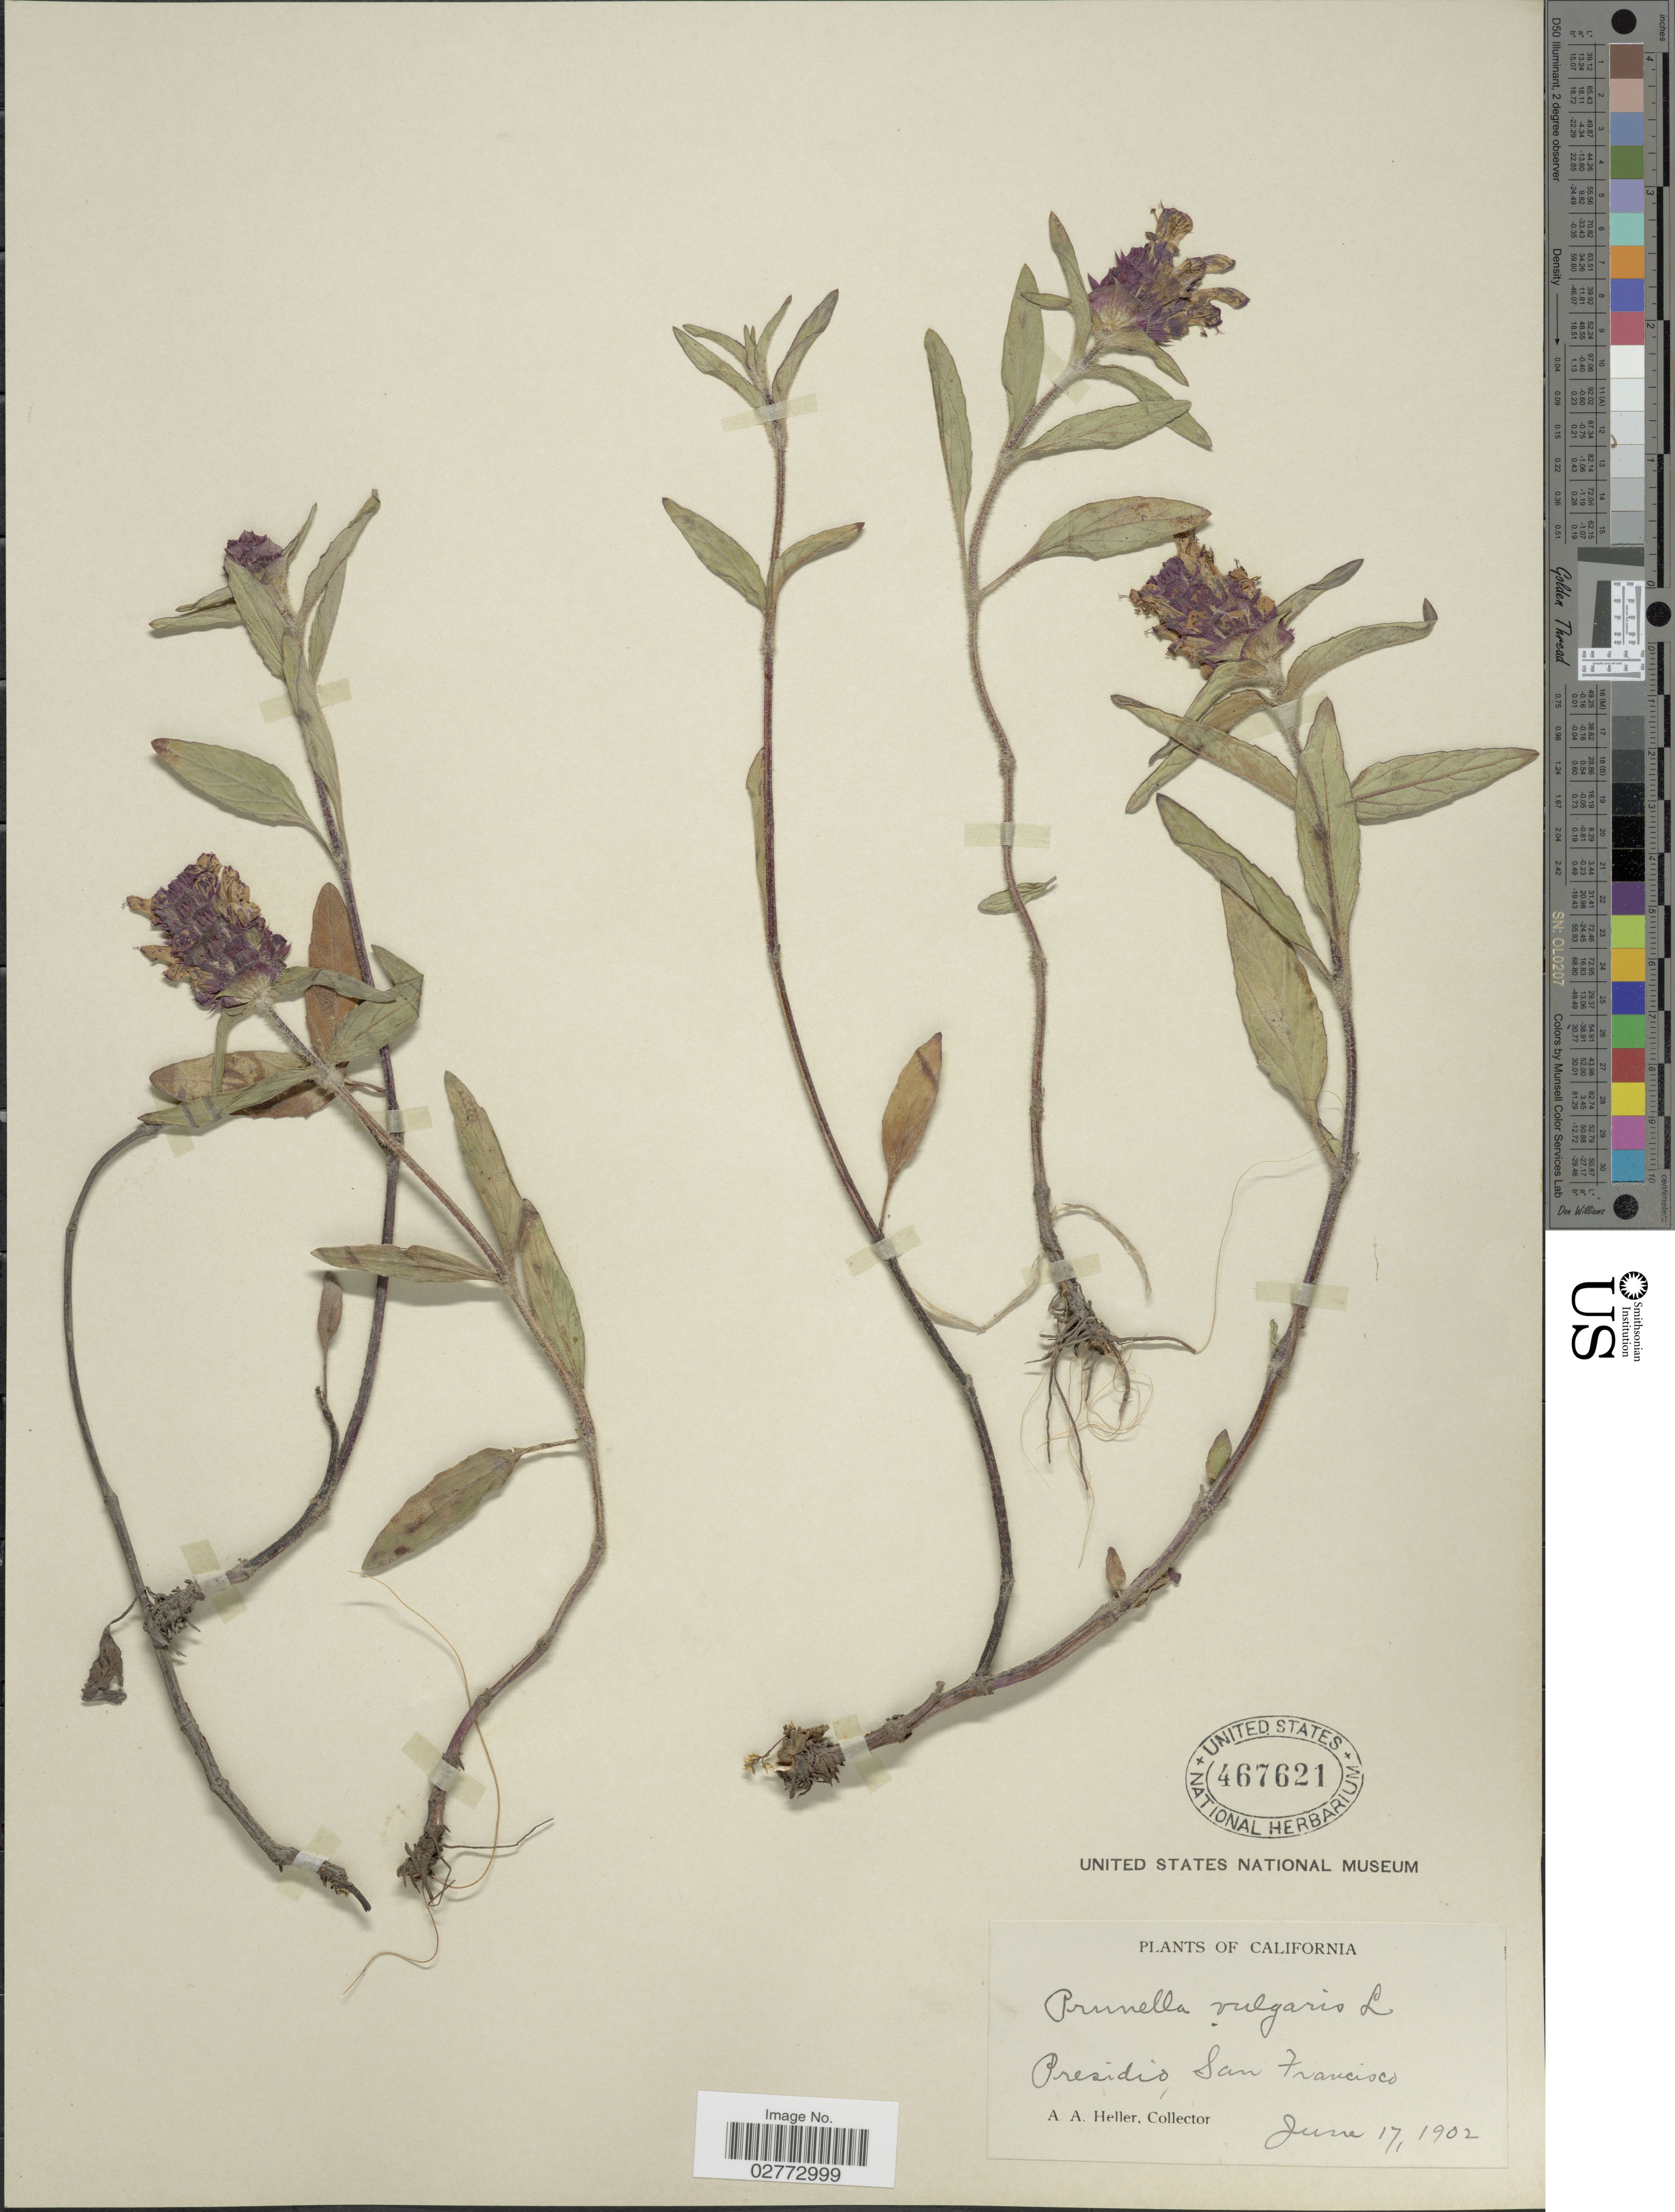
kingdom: Plantae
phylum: Tracheophyta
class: Magnoliopsida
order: Lamiales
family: Lamiaceae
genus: Prunella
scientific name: Prunella vulgaris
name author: L.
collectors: A. A. Heller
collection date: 1902-06-17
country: United States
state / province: California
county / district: San Francisco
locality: Presidio, San Francisco.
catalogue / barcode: US 467621